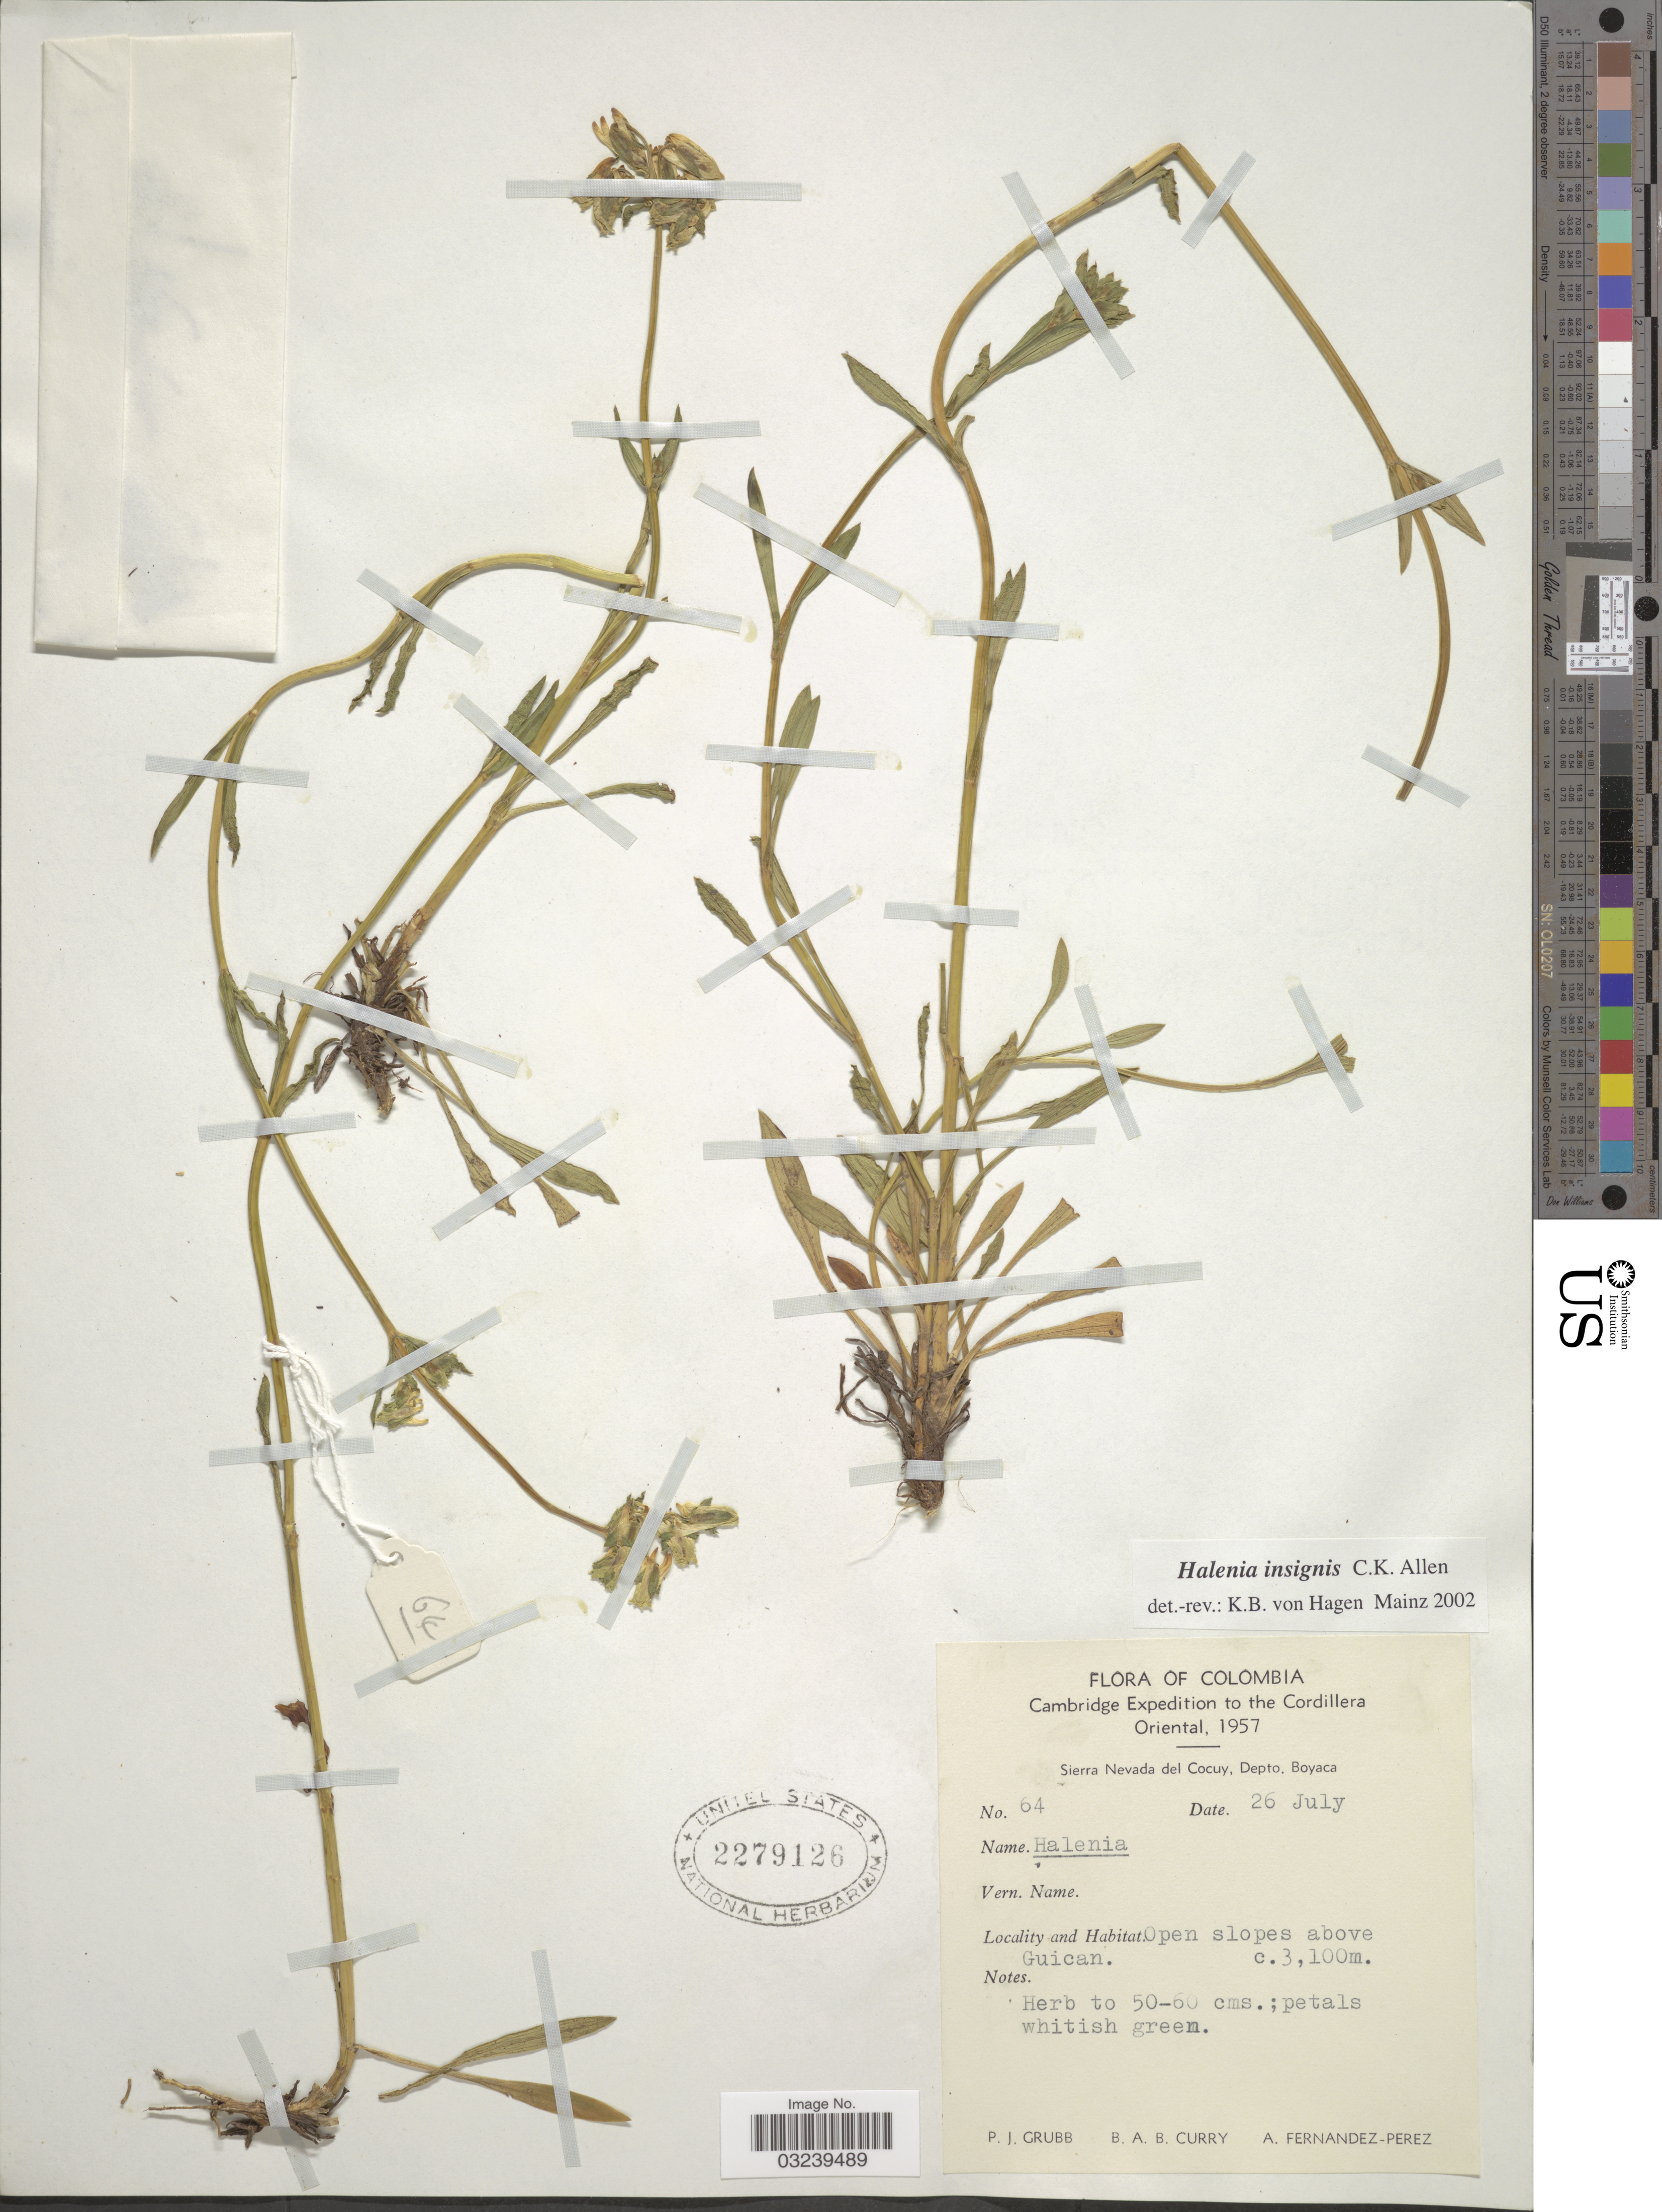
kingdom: Plantae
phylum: Tracheophyta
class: Magnoliopsida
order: Gentianales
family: Gentianaceae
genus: Halenia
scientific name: Halenia insignis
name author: C.K. Allen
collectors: P. J. Grubb, B. A. B. Curry & A. Fernández-Pérez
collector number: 64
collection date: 1957-07-26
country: Colombia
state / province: Boyacá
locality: Cordillera Oriental, Sierra Nevada del Cocuy, Depto. Boyaca, Open slopes above Guican.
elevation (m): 3100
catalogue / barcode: US 2279126